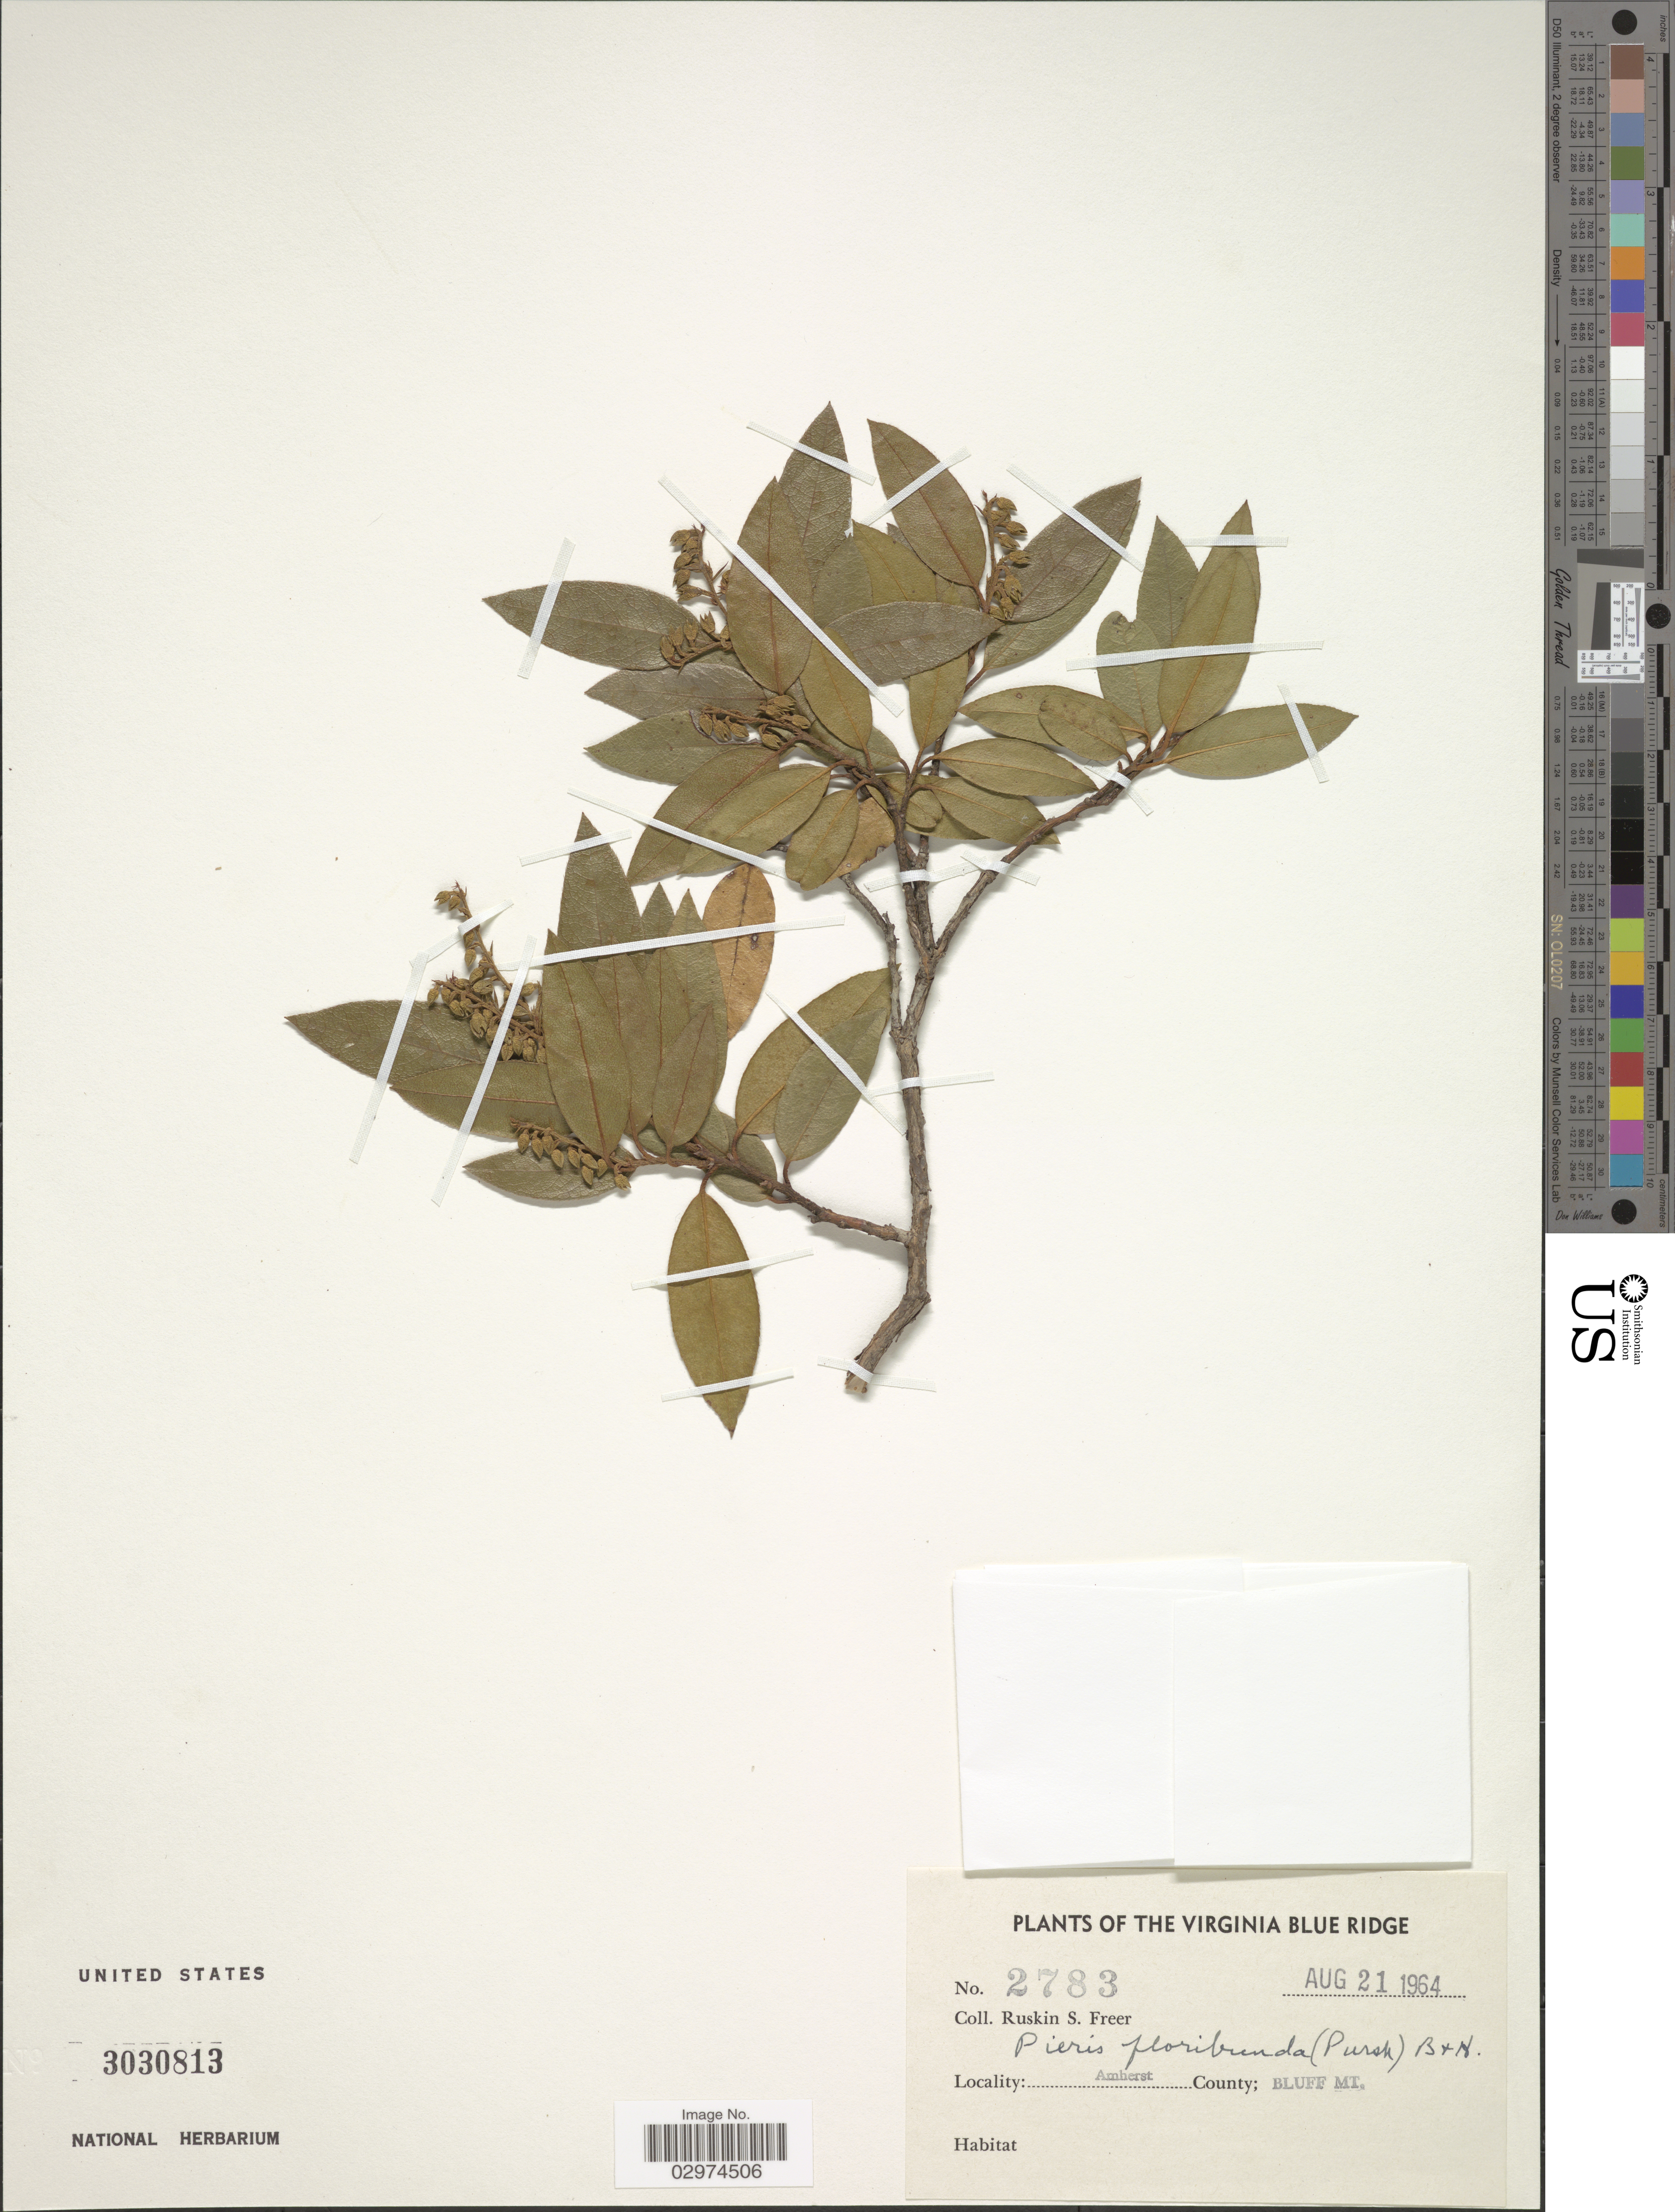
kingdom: Plantae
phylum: Tracheophyta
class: Magnoliopsida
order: Ericales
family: Ericaceae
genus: Pieris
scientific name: Pieris floribunda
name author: (Pursh) Benth. & Hook. f.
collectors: R. Freer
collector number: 2783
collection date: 1964-08-21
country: United States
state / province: Virginia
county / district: Amherst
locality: The Virginia Blue Ridge, Amherst County; Bluff Mt.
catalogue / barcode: US 3030813